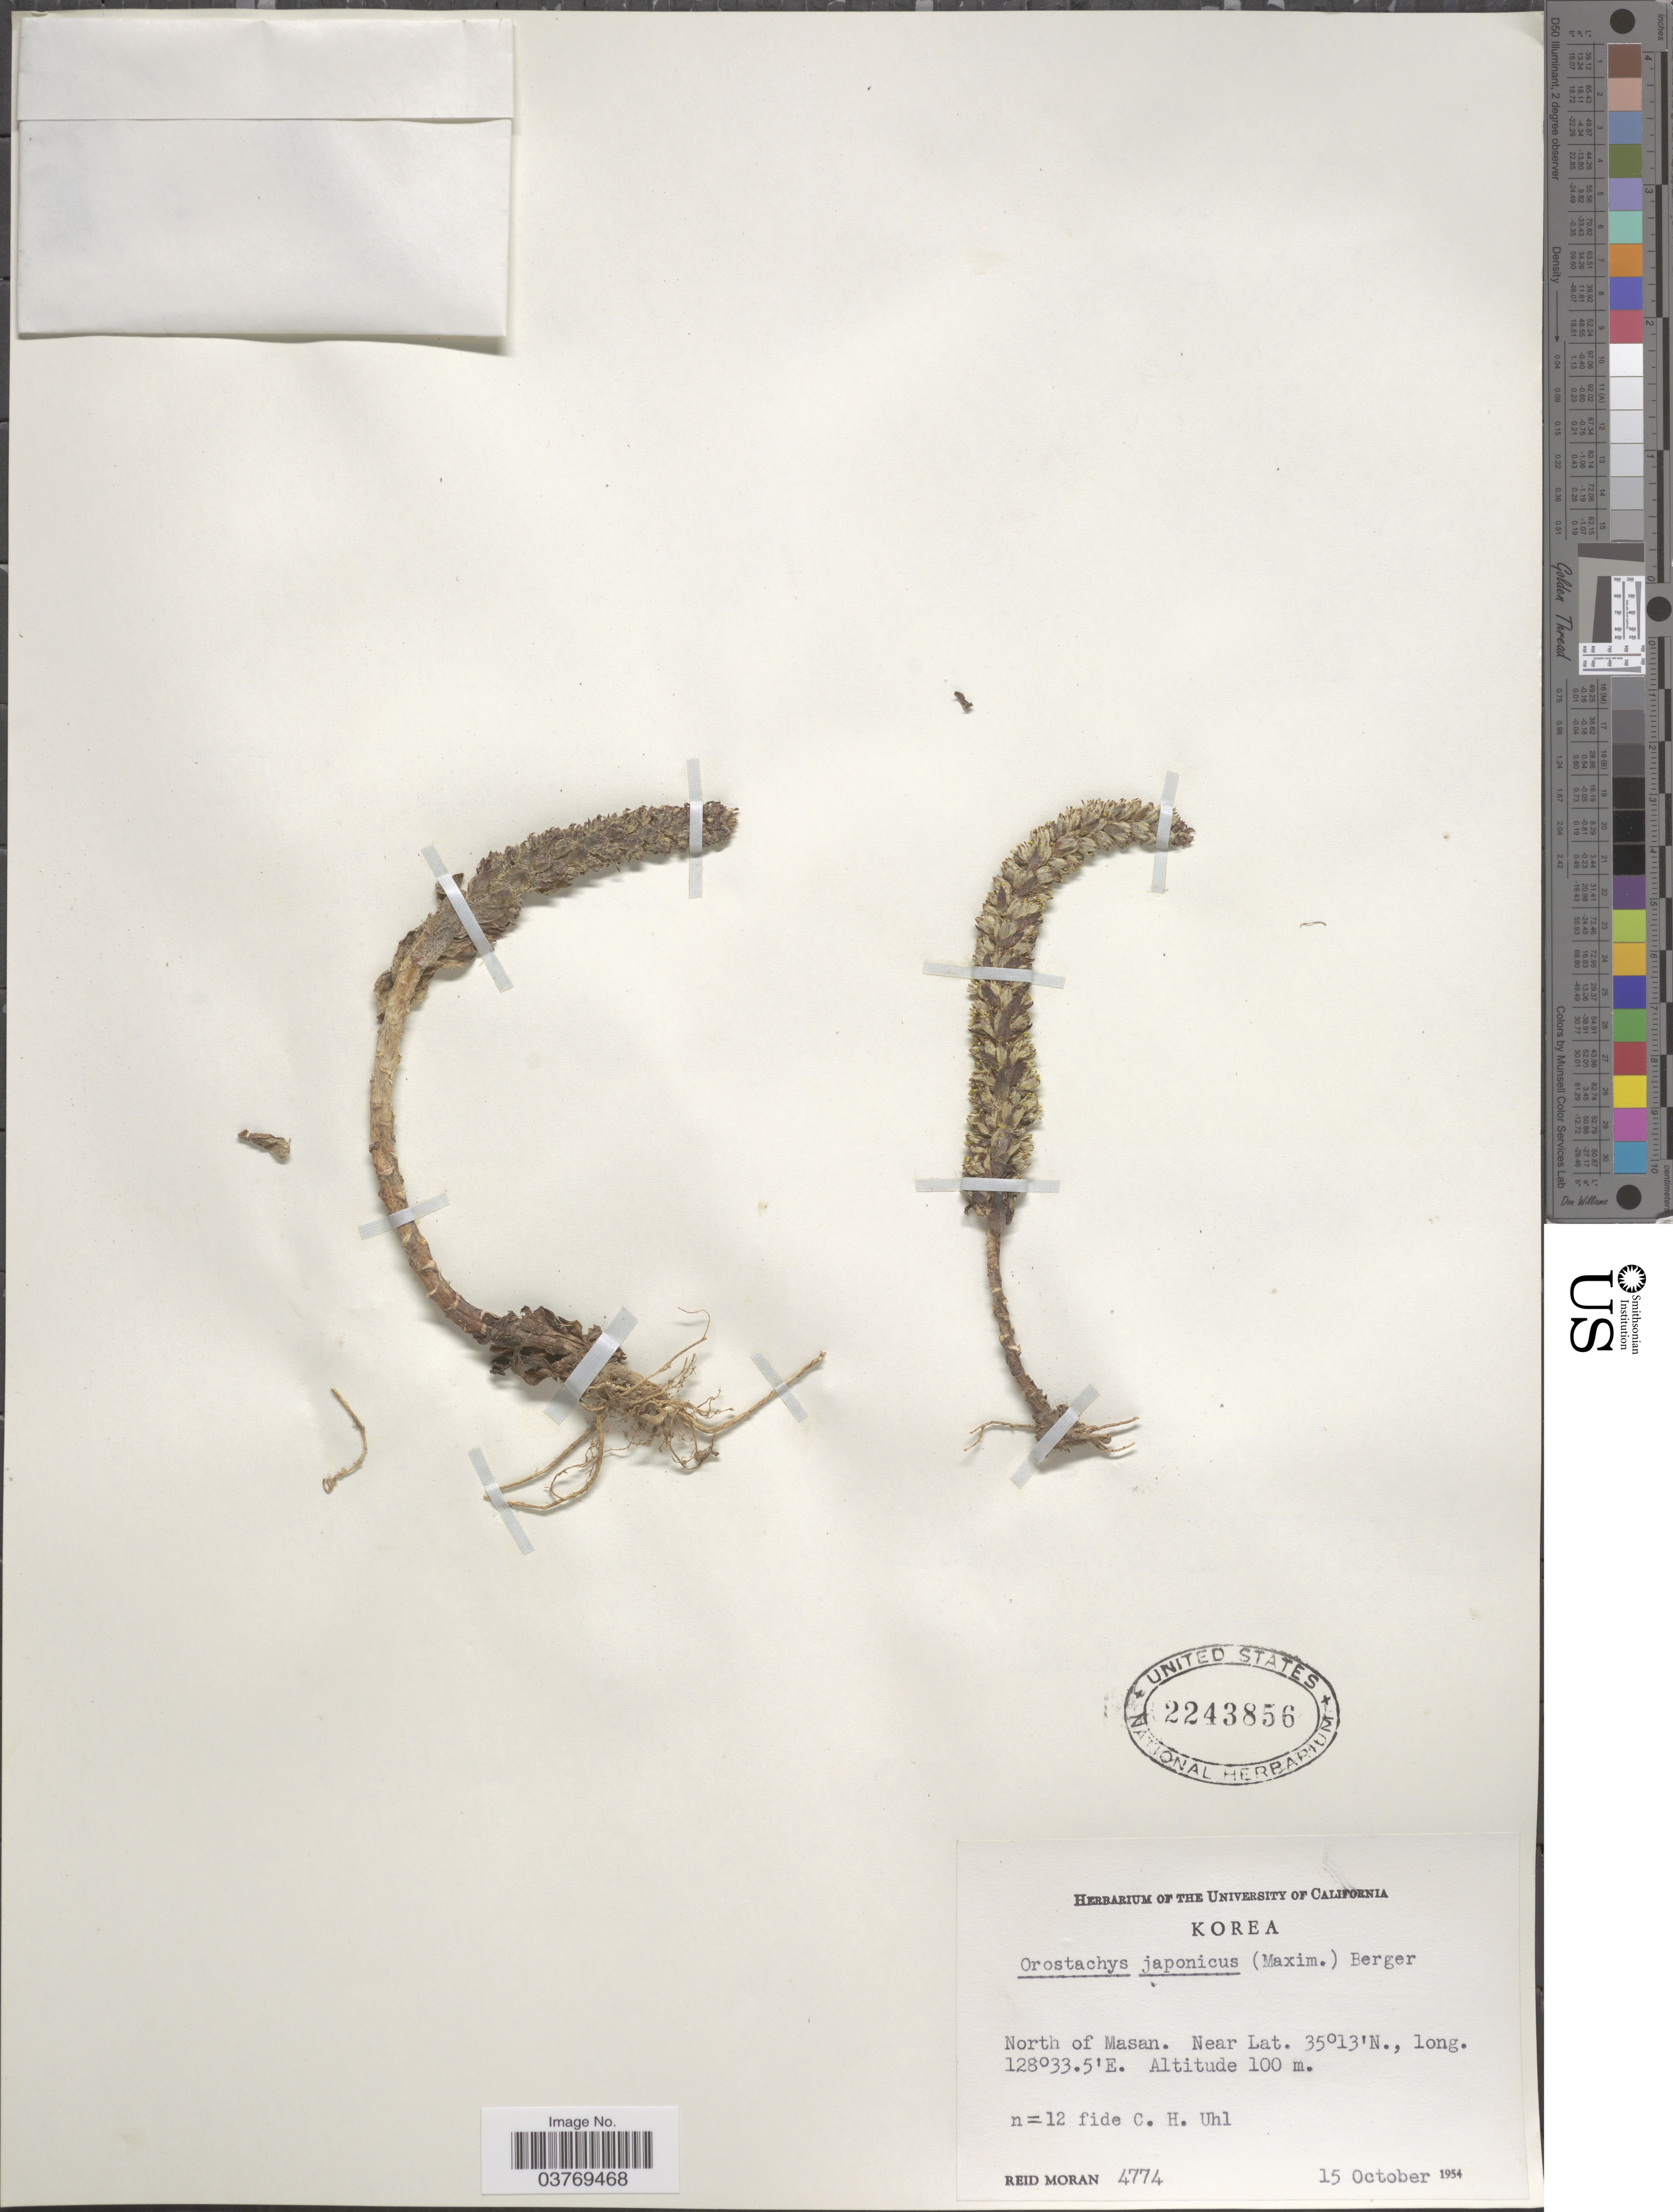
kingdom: Plantae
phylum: Tracheophyta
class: Magnoliopsida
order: Saxifragales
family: Crassulaceae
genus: Orostachys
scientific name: Orostachys japonica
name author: (Maxim.) A. Berger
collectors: R. V. Moran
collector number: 4774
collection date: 1954-10-15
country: South Korea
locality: North of Masan.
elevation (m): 100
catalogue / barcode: US 2243856